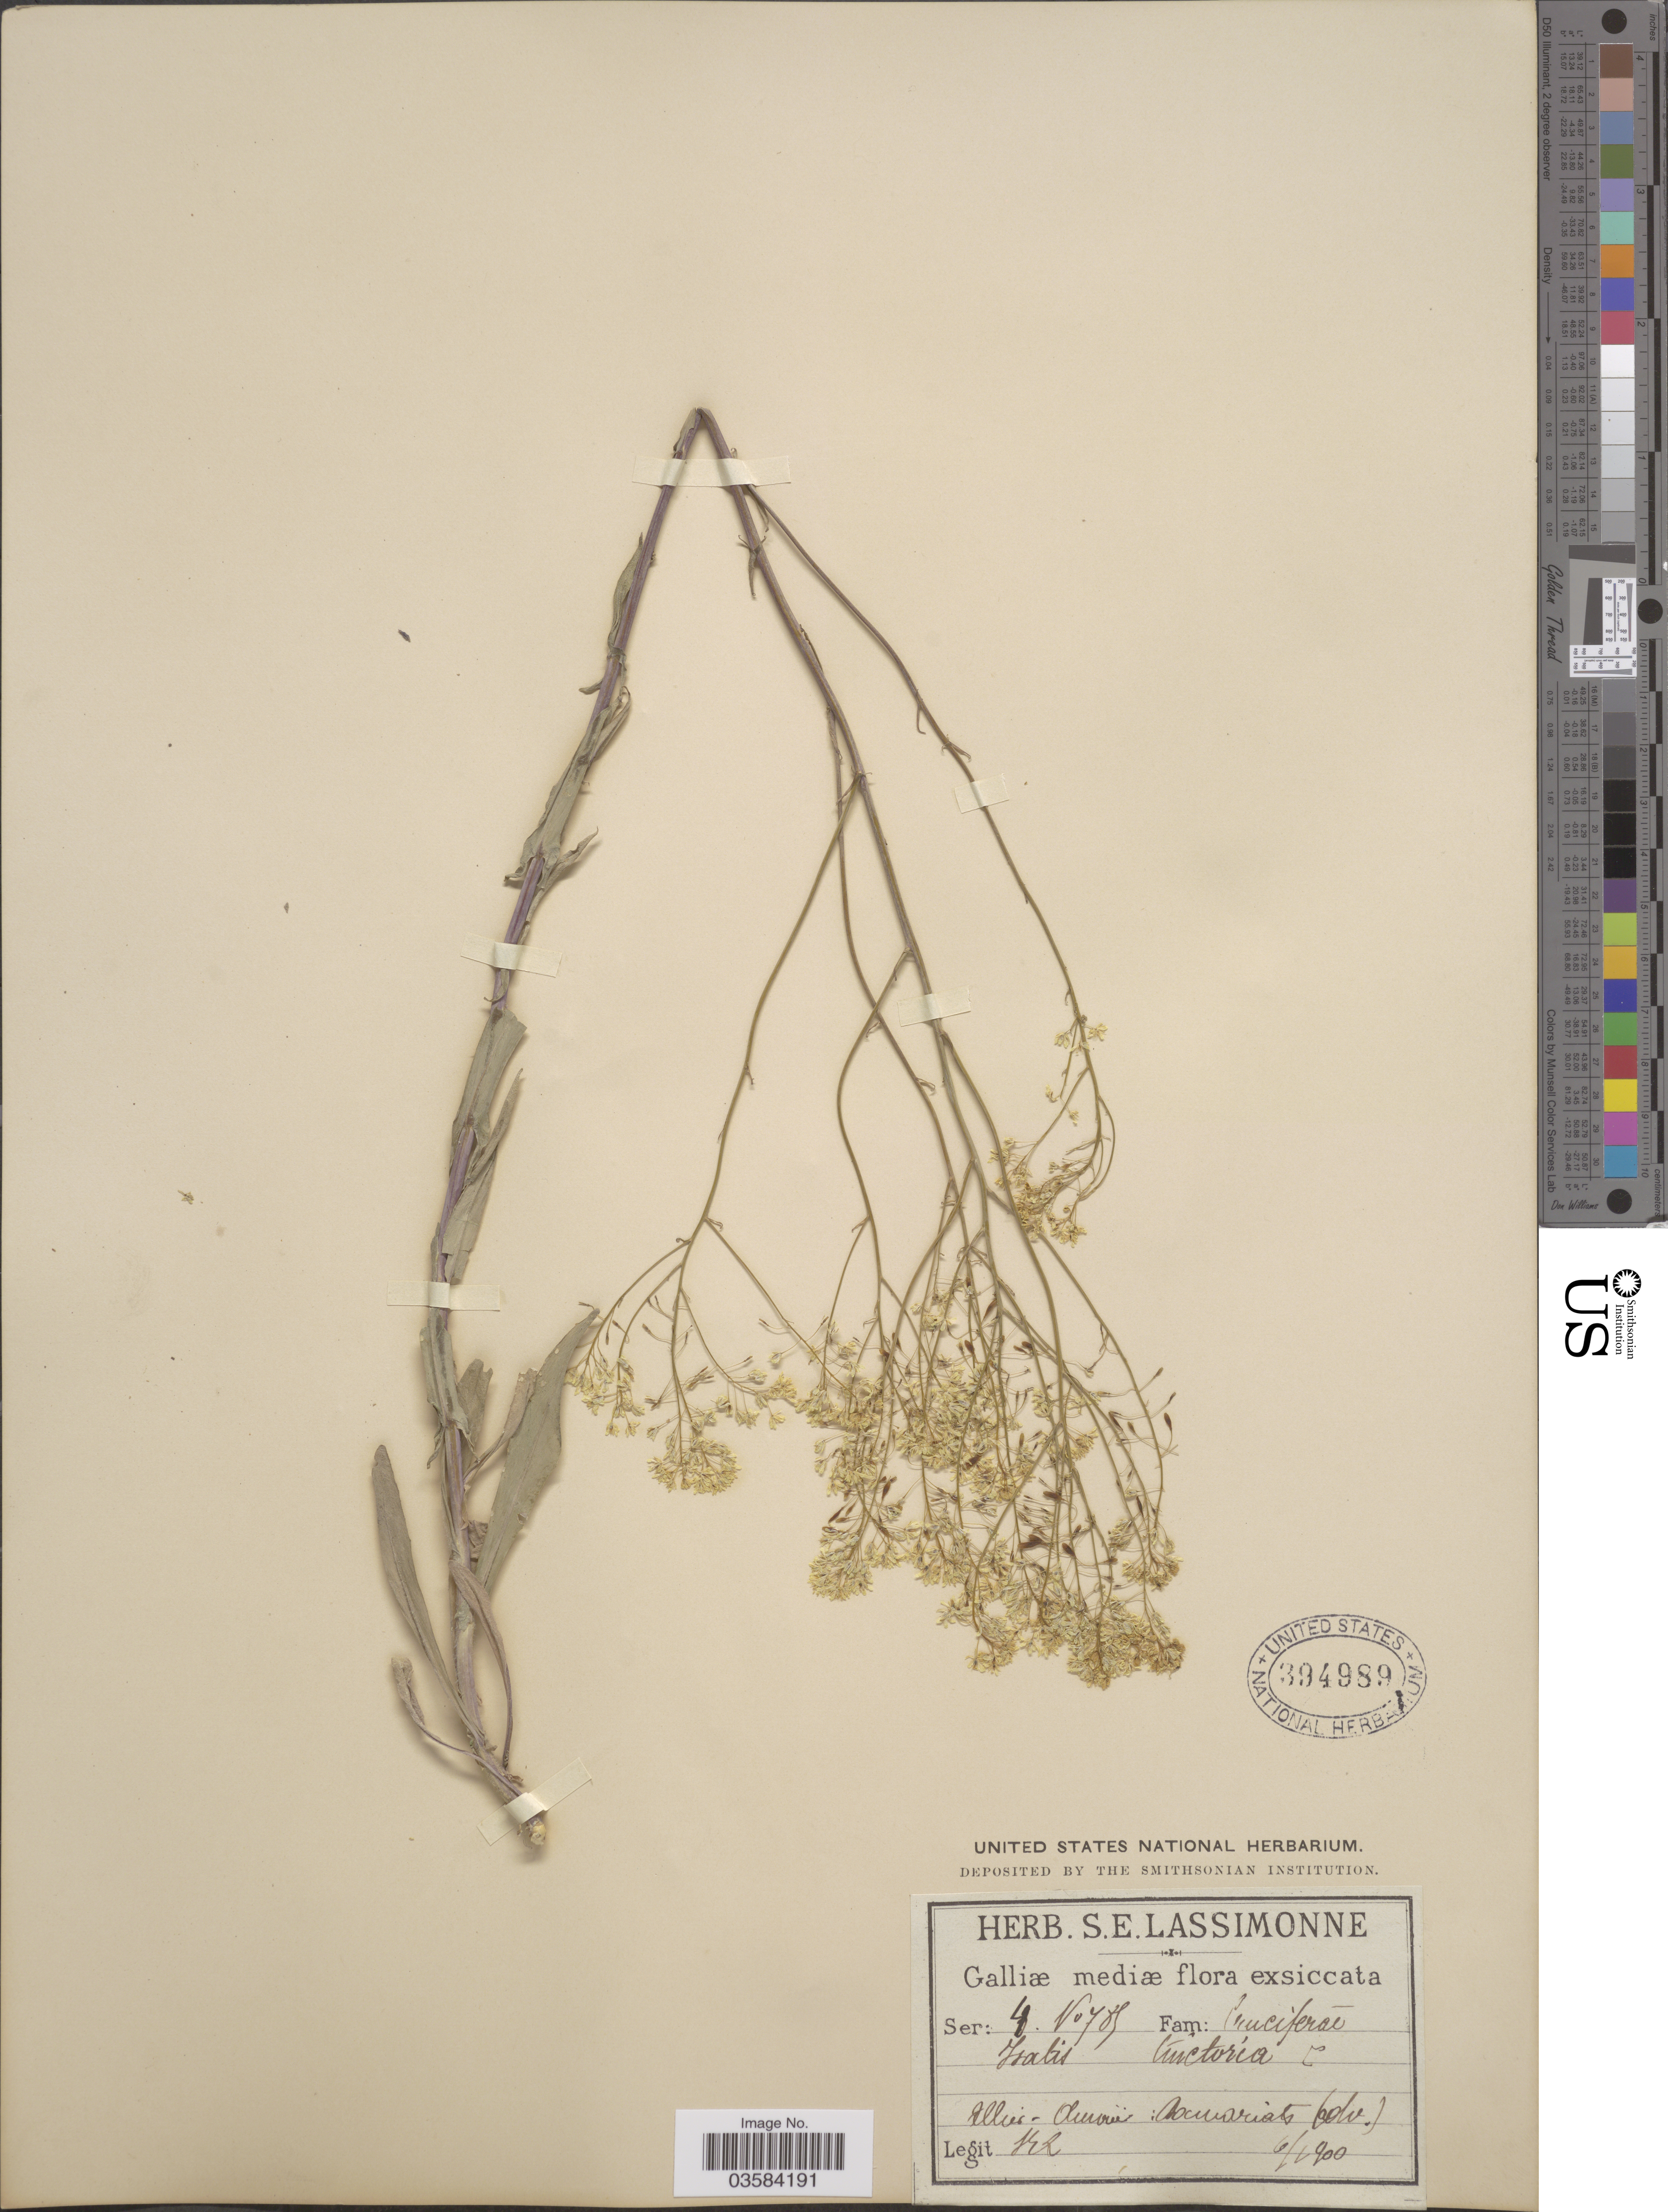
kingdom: Plantae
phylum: Tracheophyta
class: Magnoliopsida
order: Brassicales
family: Brassicaceae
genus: Isatis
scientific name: Isatis tinctoria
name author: L.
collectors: S. Lassimonne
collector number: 785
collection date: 1900-06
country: France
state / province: Auvergne-Rhône-Alpes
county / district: Allier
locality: Galliæ mediæ [Central France]. Allier - Aurouër: Damariats (adv.)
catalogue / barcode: US 394989